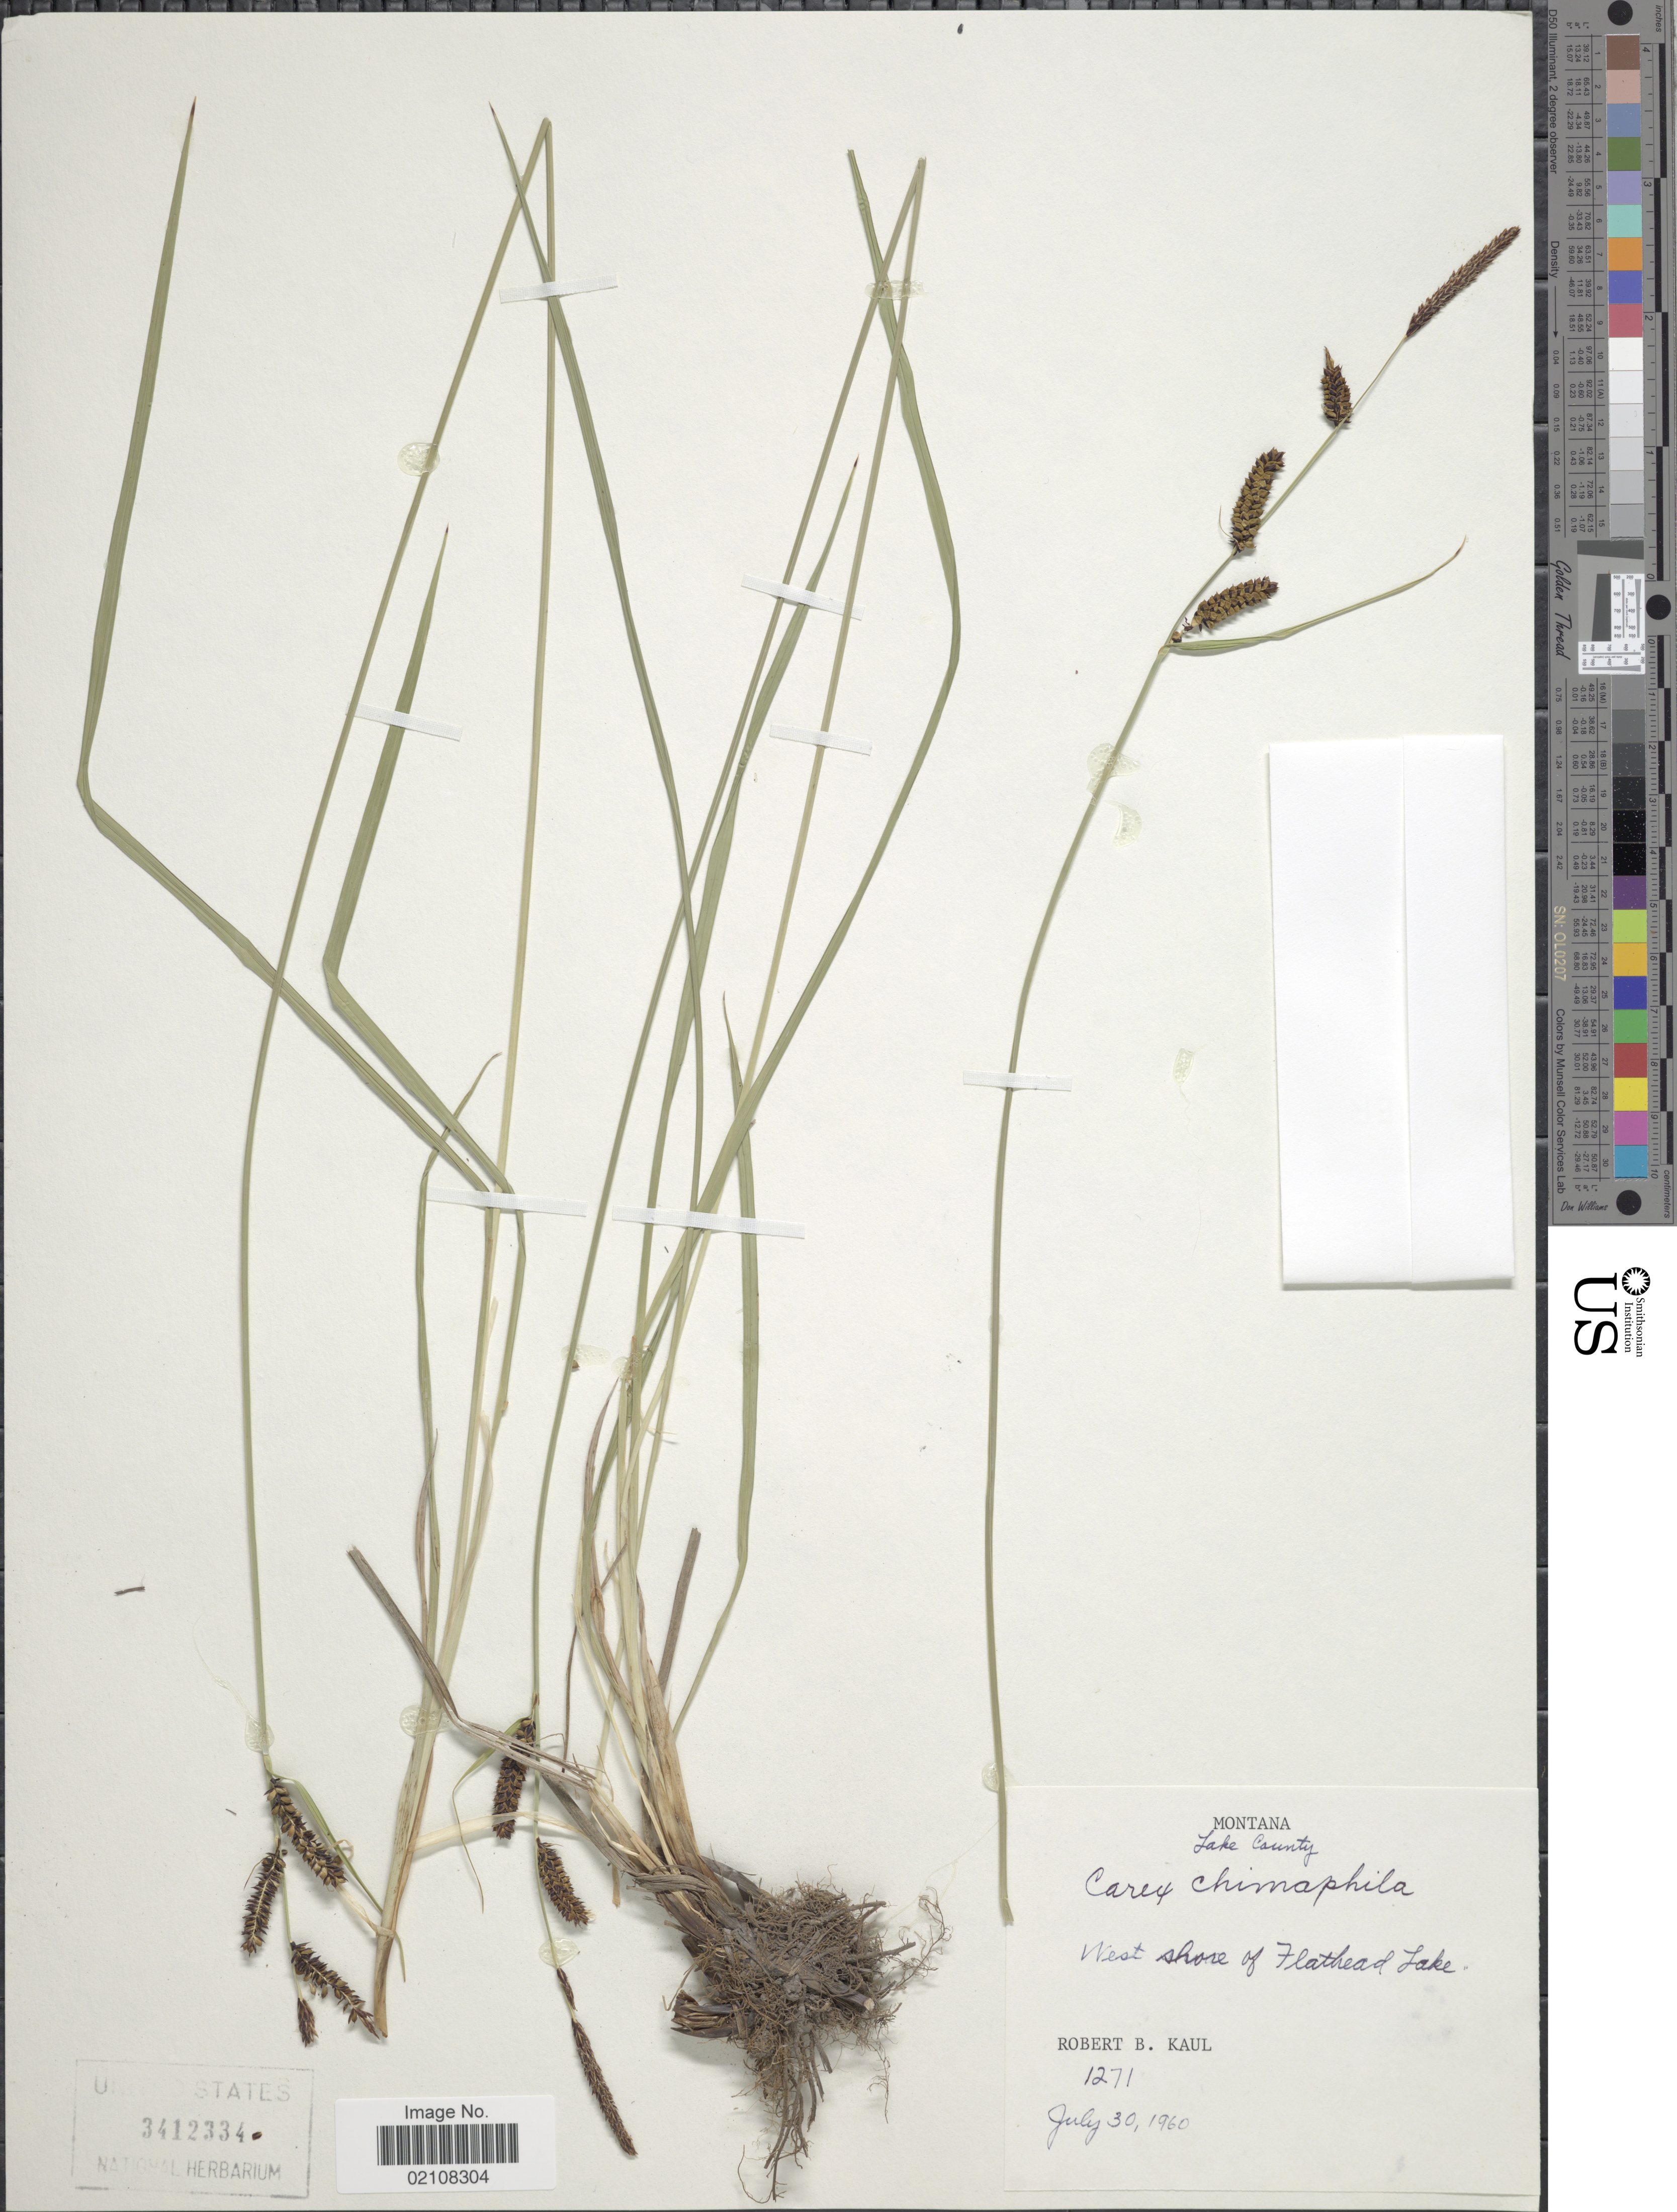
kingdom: Plantae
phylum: Tracheophyta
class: Liliopsida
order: Poales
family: Cyperaceae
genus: Carex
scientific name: Carex aquatilis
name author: Wahlenb.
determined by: Strong, Mark T., (BOT), Smithsonian Institution - National Museum of Natural History (UNITED STATES)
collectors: R. Kaul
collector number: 1271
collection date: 1960-07-30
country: United States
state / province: Montana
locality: West shore of Flathead Lake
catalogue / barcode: US 3412334